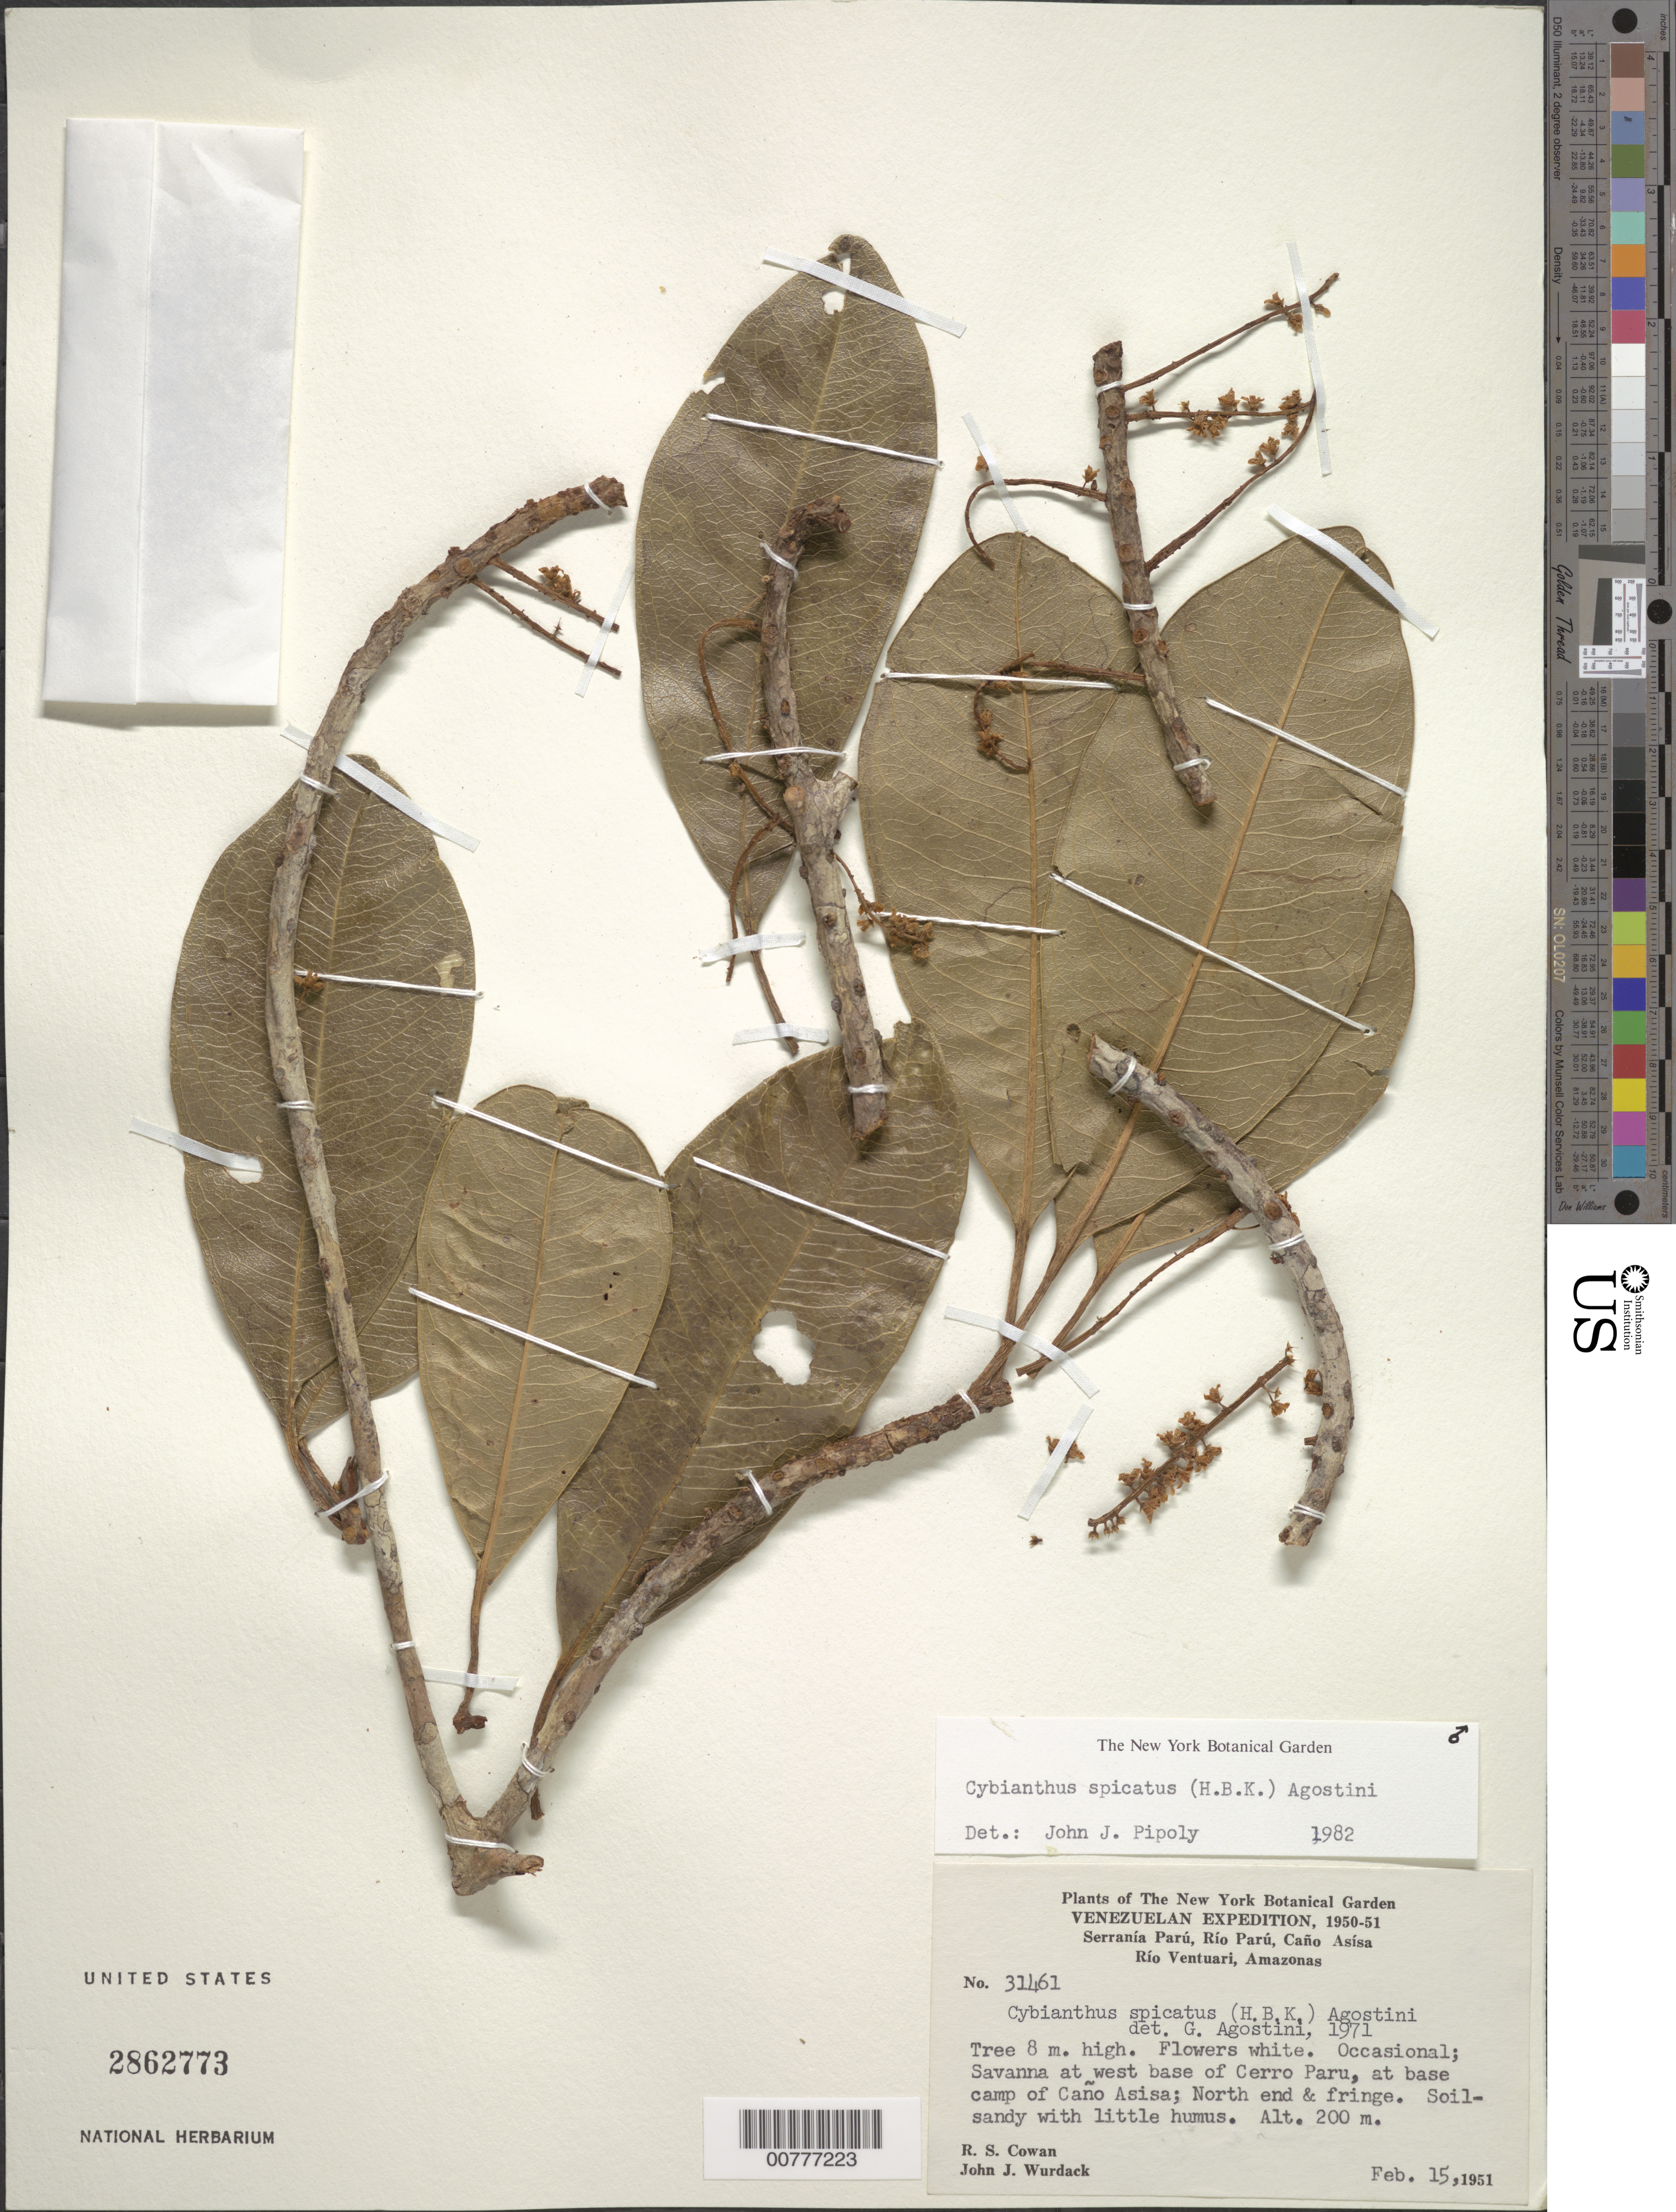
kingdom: Plantae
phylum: Tracheophyta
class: Magnoliopsida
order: Ericales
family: Primulaceae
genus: Cybianthus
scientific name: Cybianthus spicatus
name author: (Kunth) G. Agostini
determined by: Pipoly, J. J., III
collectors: R. S. Cowan & J. J. Wurdack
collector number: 31461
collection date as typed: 15-Feb-51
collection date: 1951-02-15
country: Venezuela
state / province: Amazonas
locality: Serranía Parú, Río Parú, Caño Asísa, west base of Cerro Paru at base camp near Caño Asisa, North end and fringe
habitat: Savanna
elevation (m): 200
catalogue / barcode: US 2862773